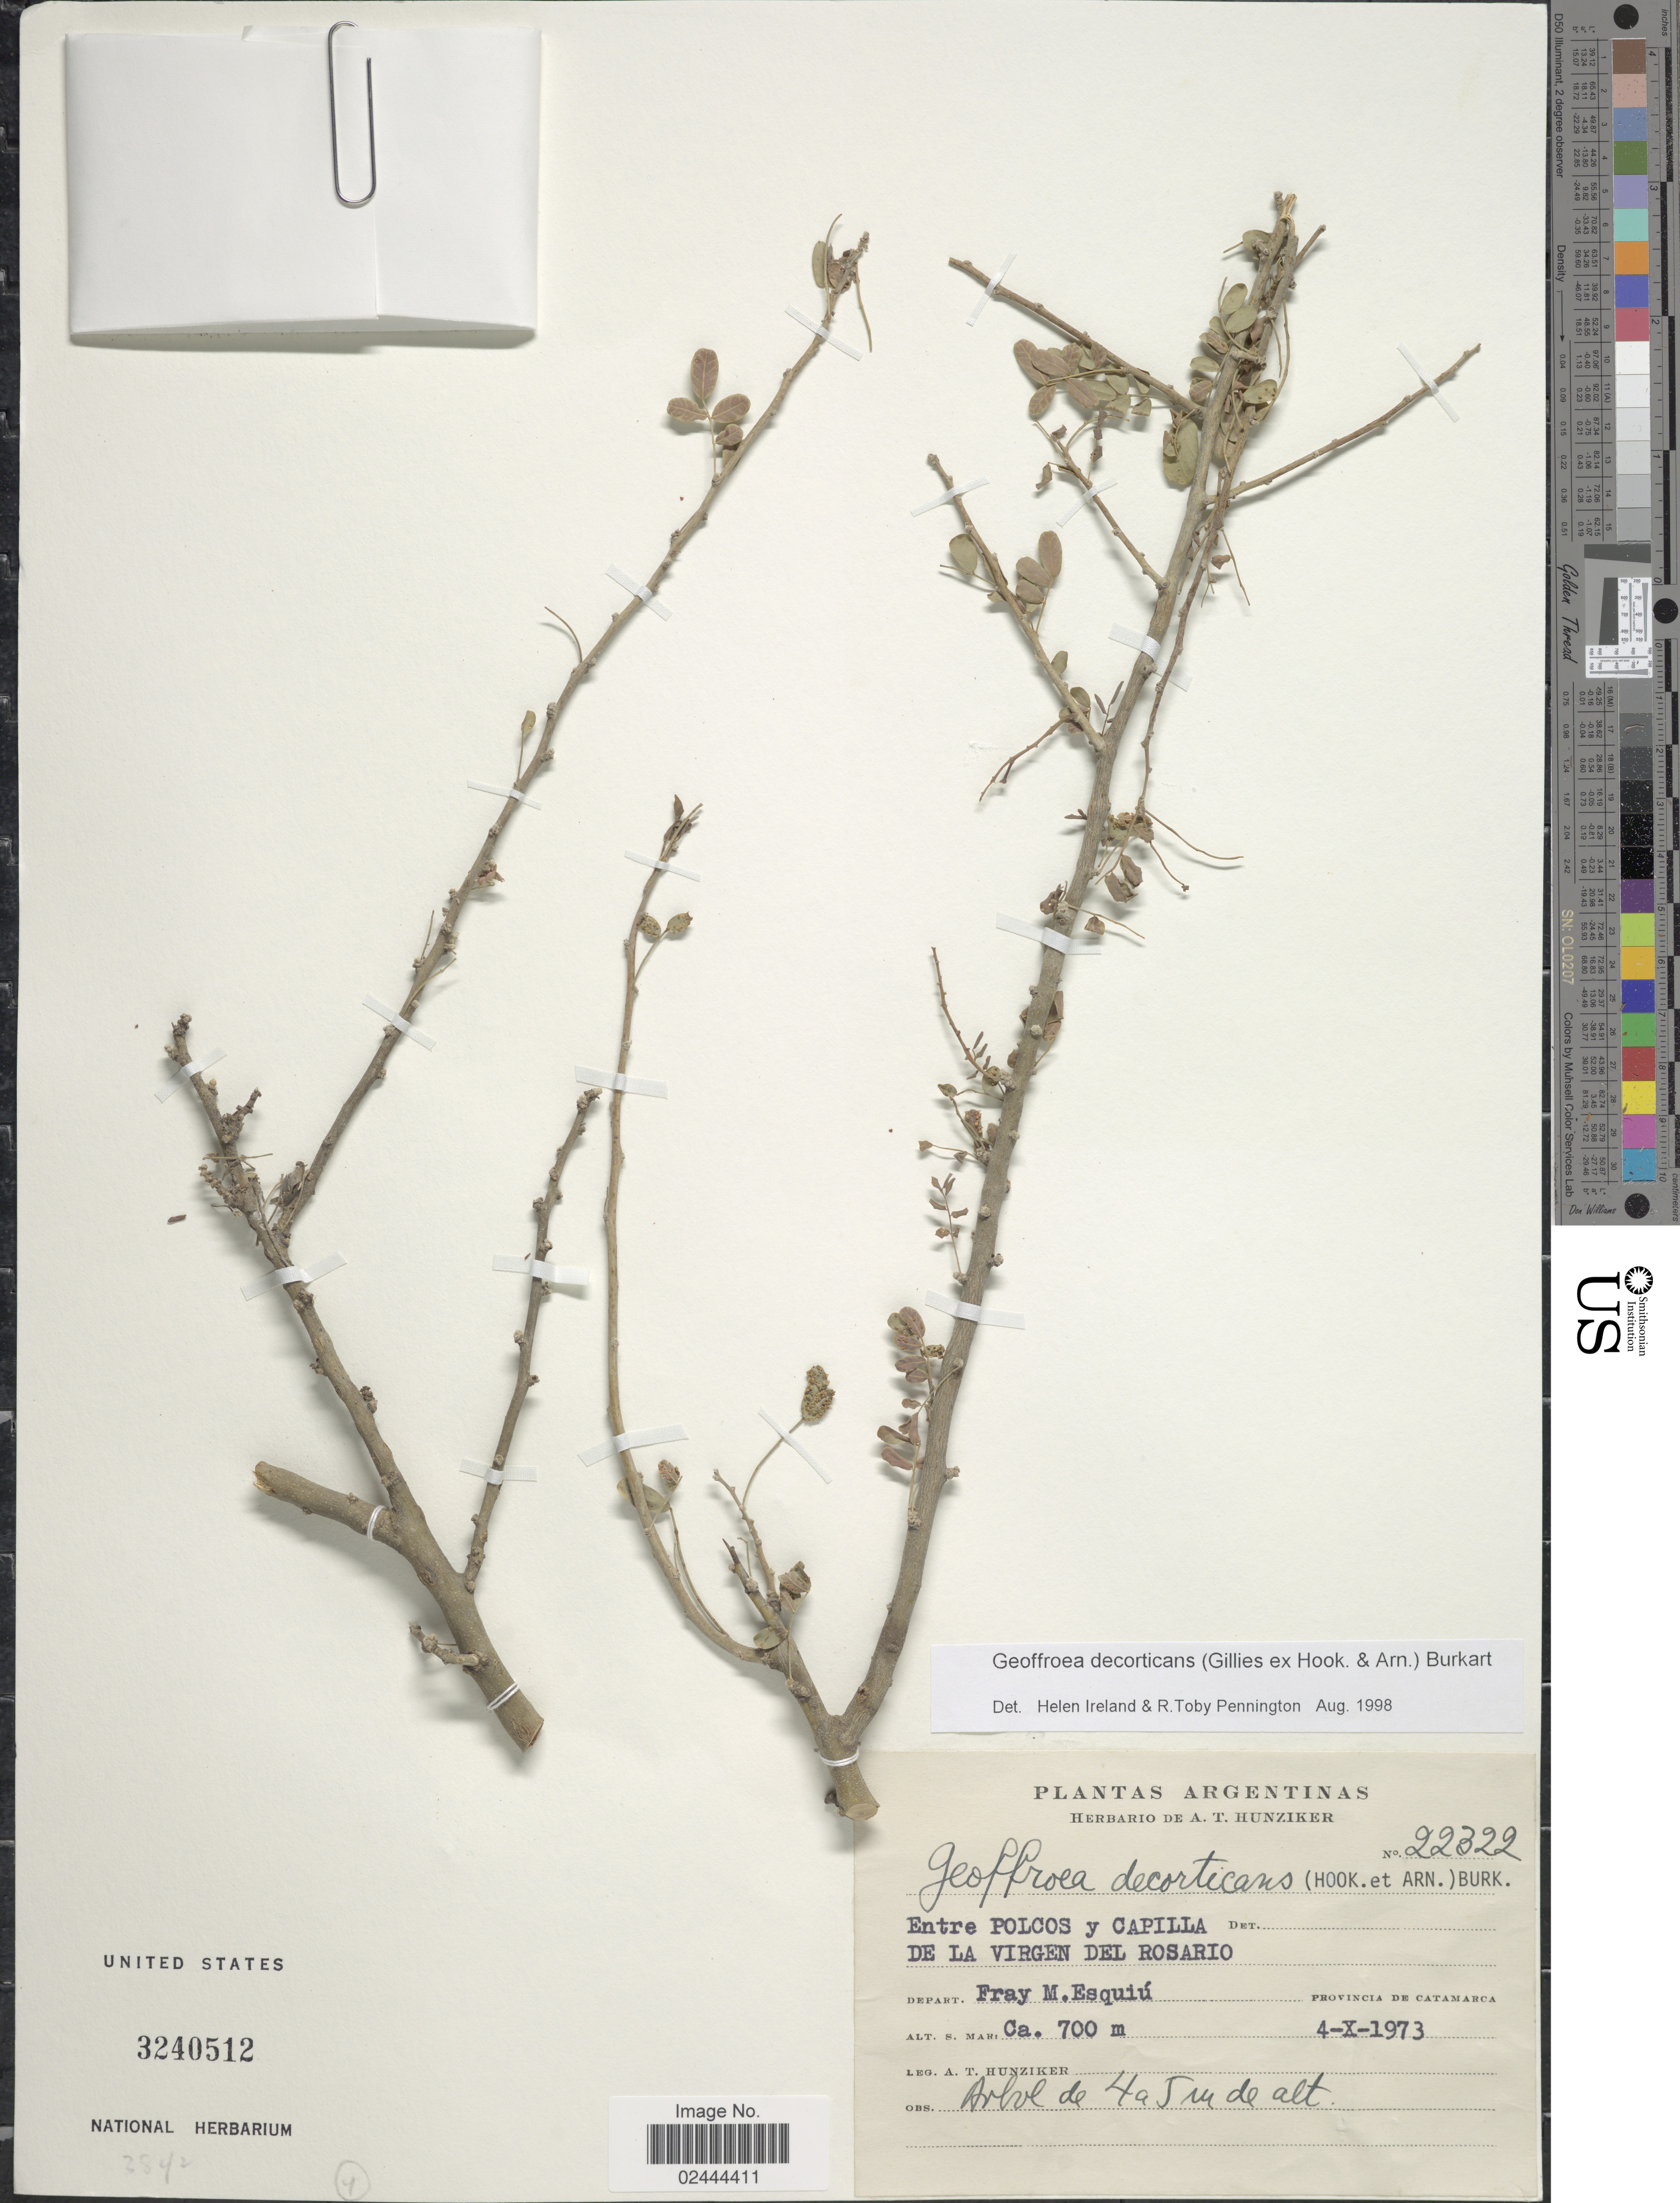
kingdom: Plantae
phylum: Tracheophyta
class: Magnoliopsida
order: Fabales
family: Fabaceae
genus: Geoffroea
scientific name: Geoffroea decorticans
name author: (Gillies ex Hook. & Arn.) Burkart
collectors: A. T. Hunziker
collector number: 22322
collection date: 1973-10-04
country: Argentina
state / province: Catamarca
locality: Entre Polcos y Capilla de la Virgen del Rosario, Depart. Fray M. Esquiu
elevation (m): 700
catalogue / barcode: US 3240512